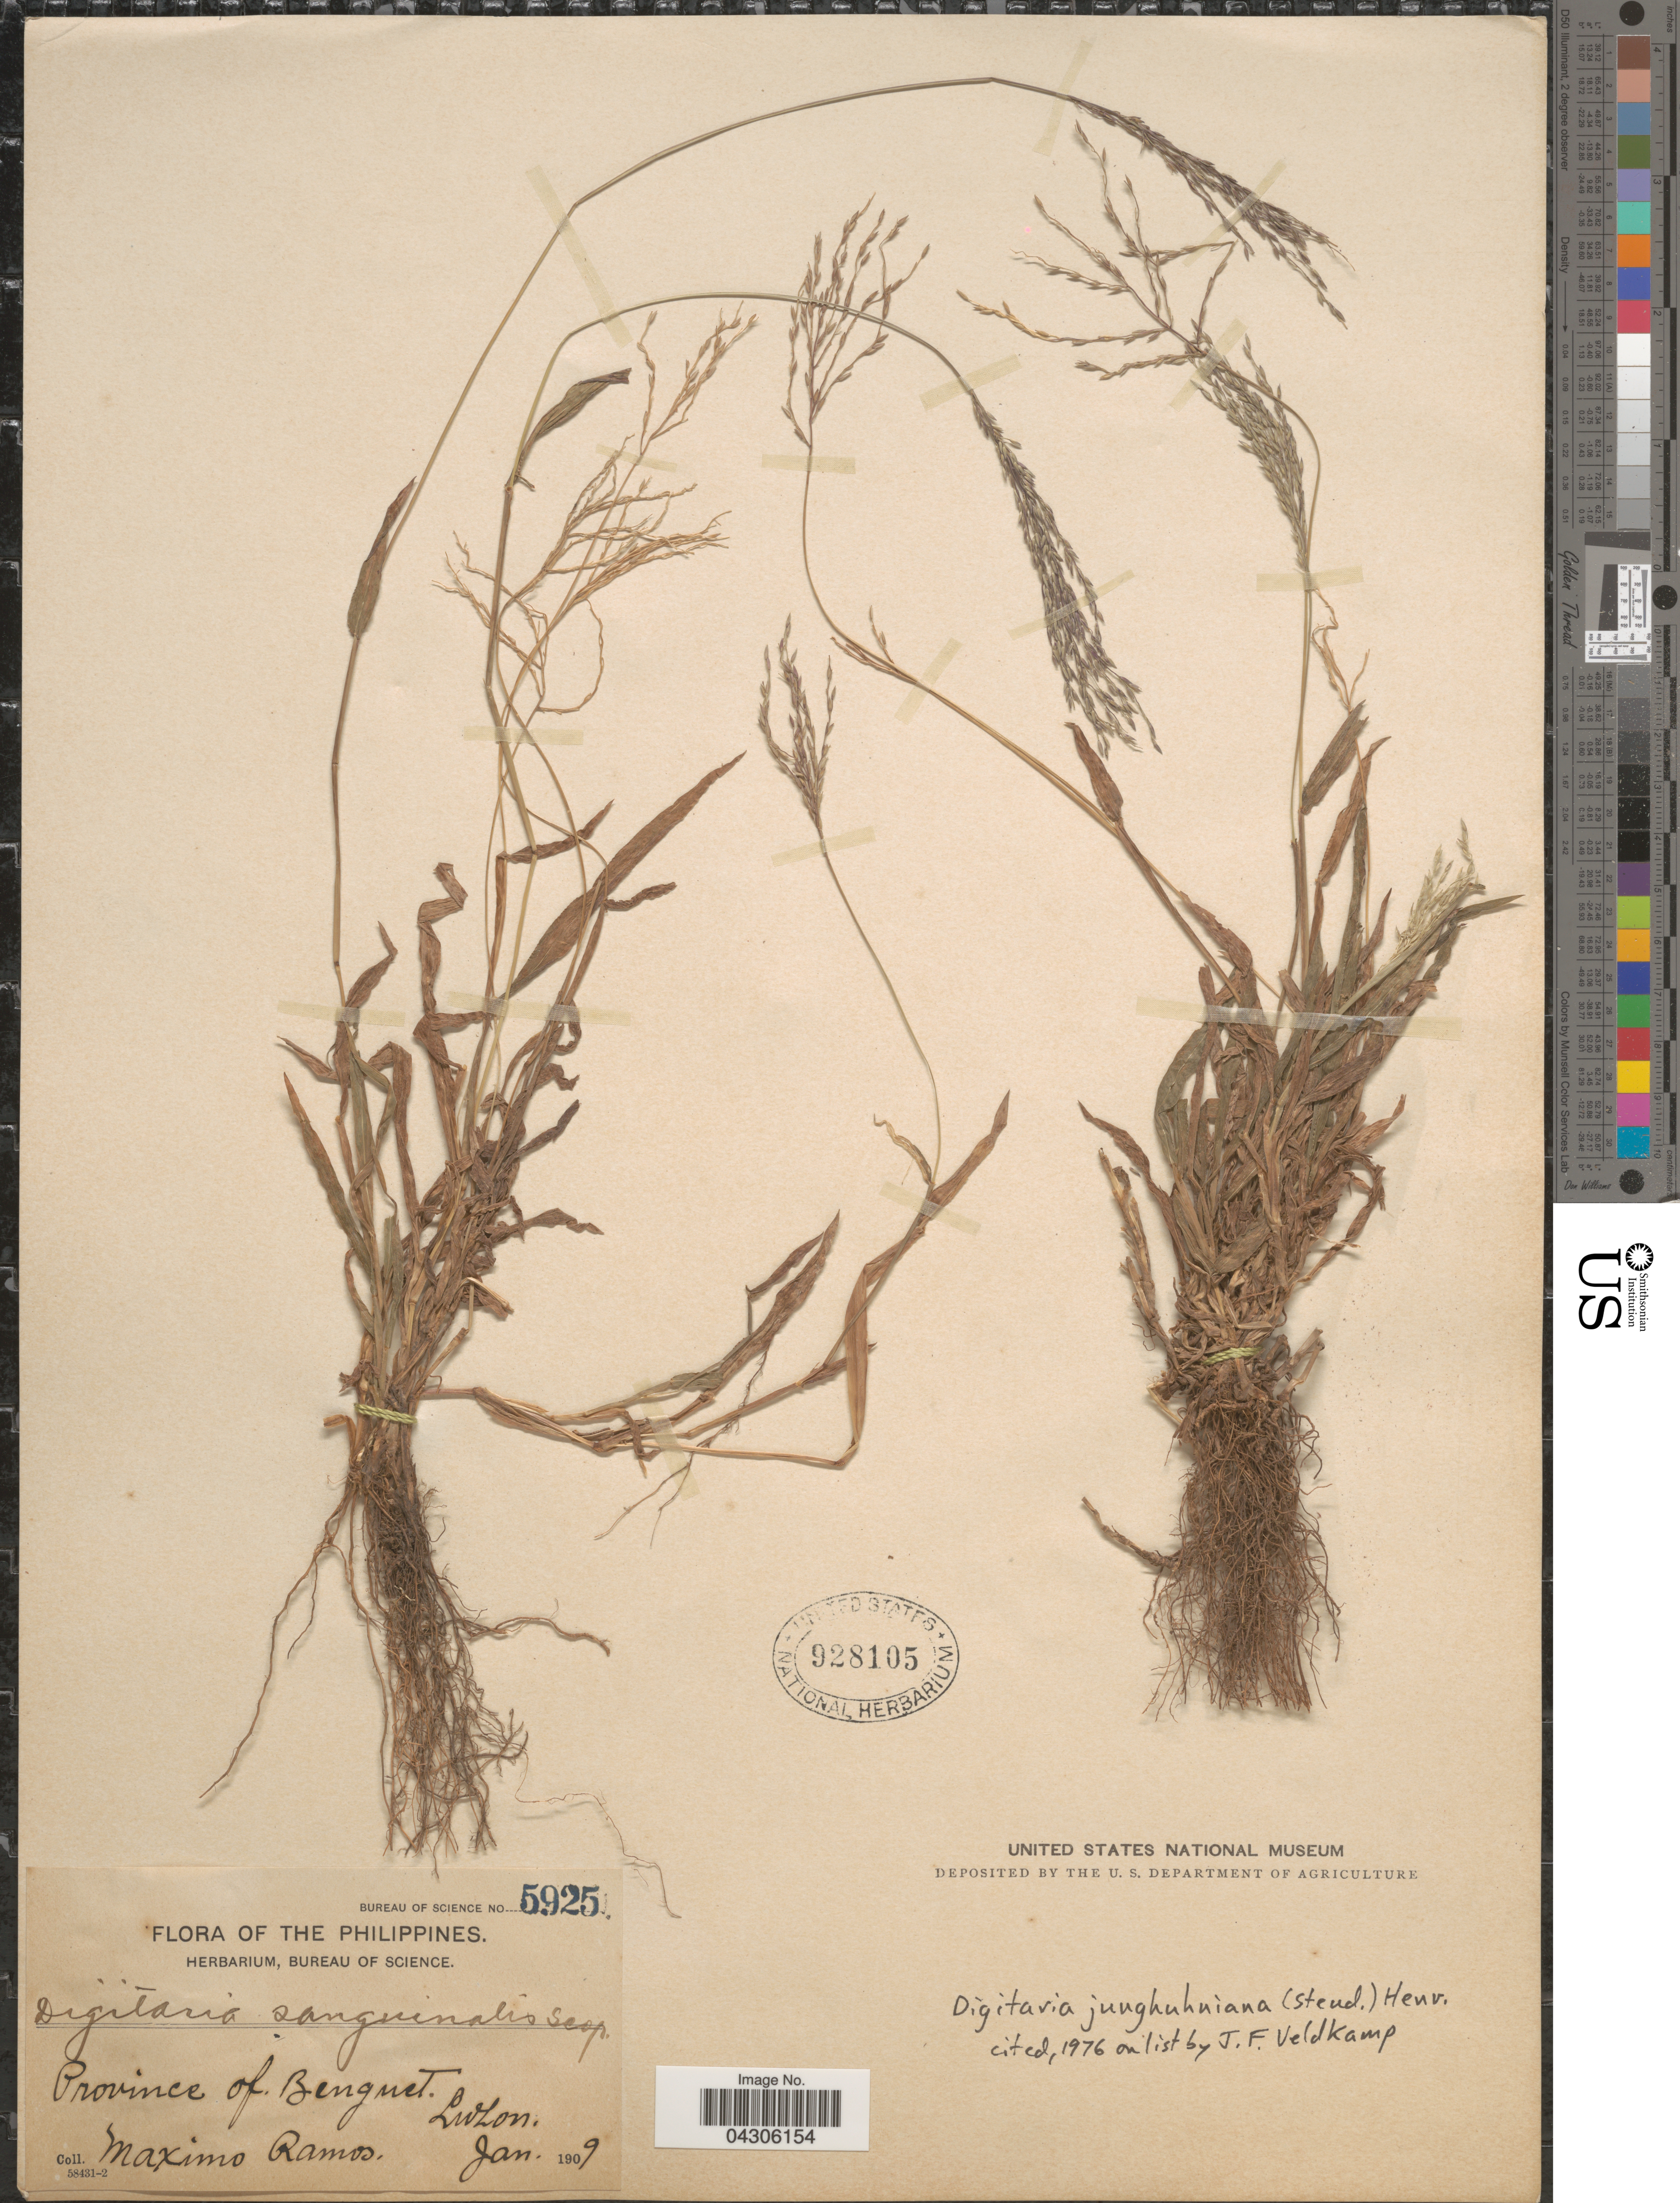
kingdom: Plantae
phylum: Tracheophyta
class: Liliopsida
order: Poales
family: Poaceae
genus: Digitaria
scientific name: Digitaria junghuhniana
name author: (Nees ex Steud.) Henr.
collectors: M. Ramos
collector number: Bureau of Science 5925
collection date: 1909-01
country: Philippines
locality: Province of Benguet. Luzon.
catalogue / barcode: US 928105